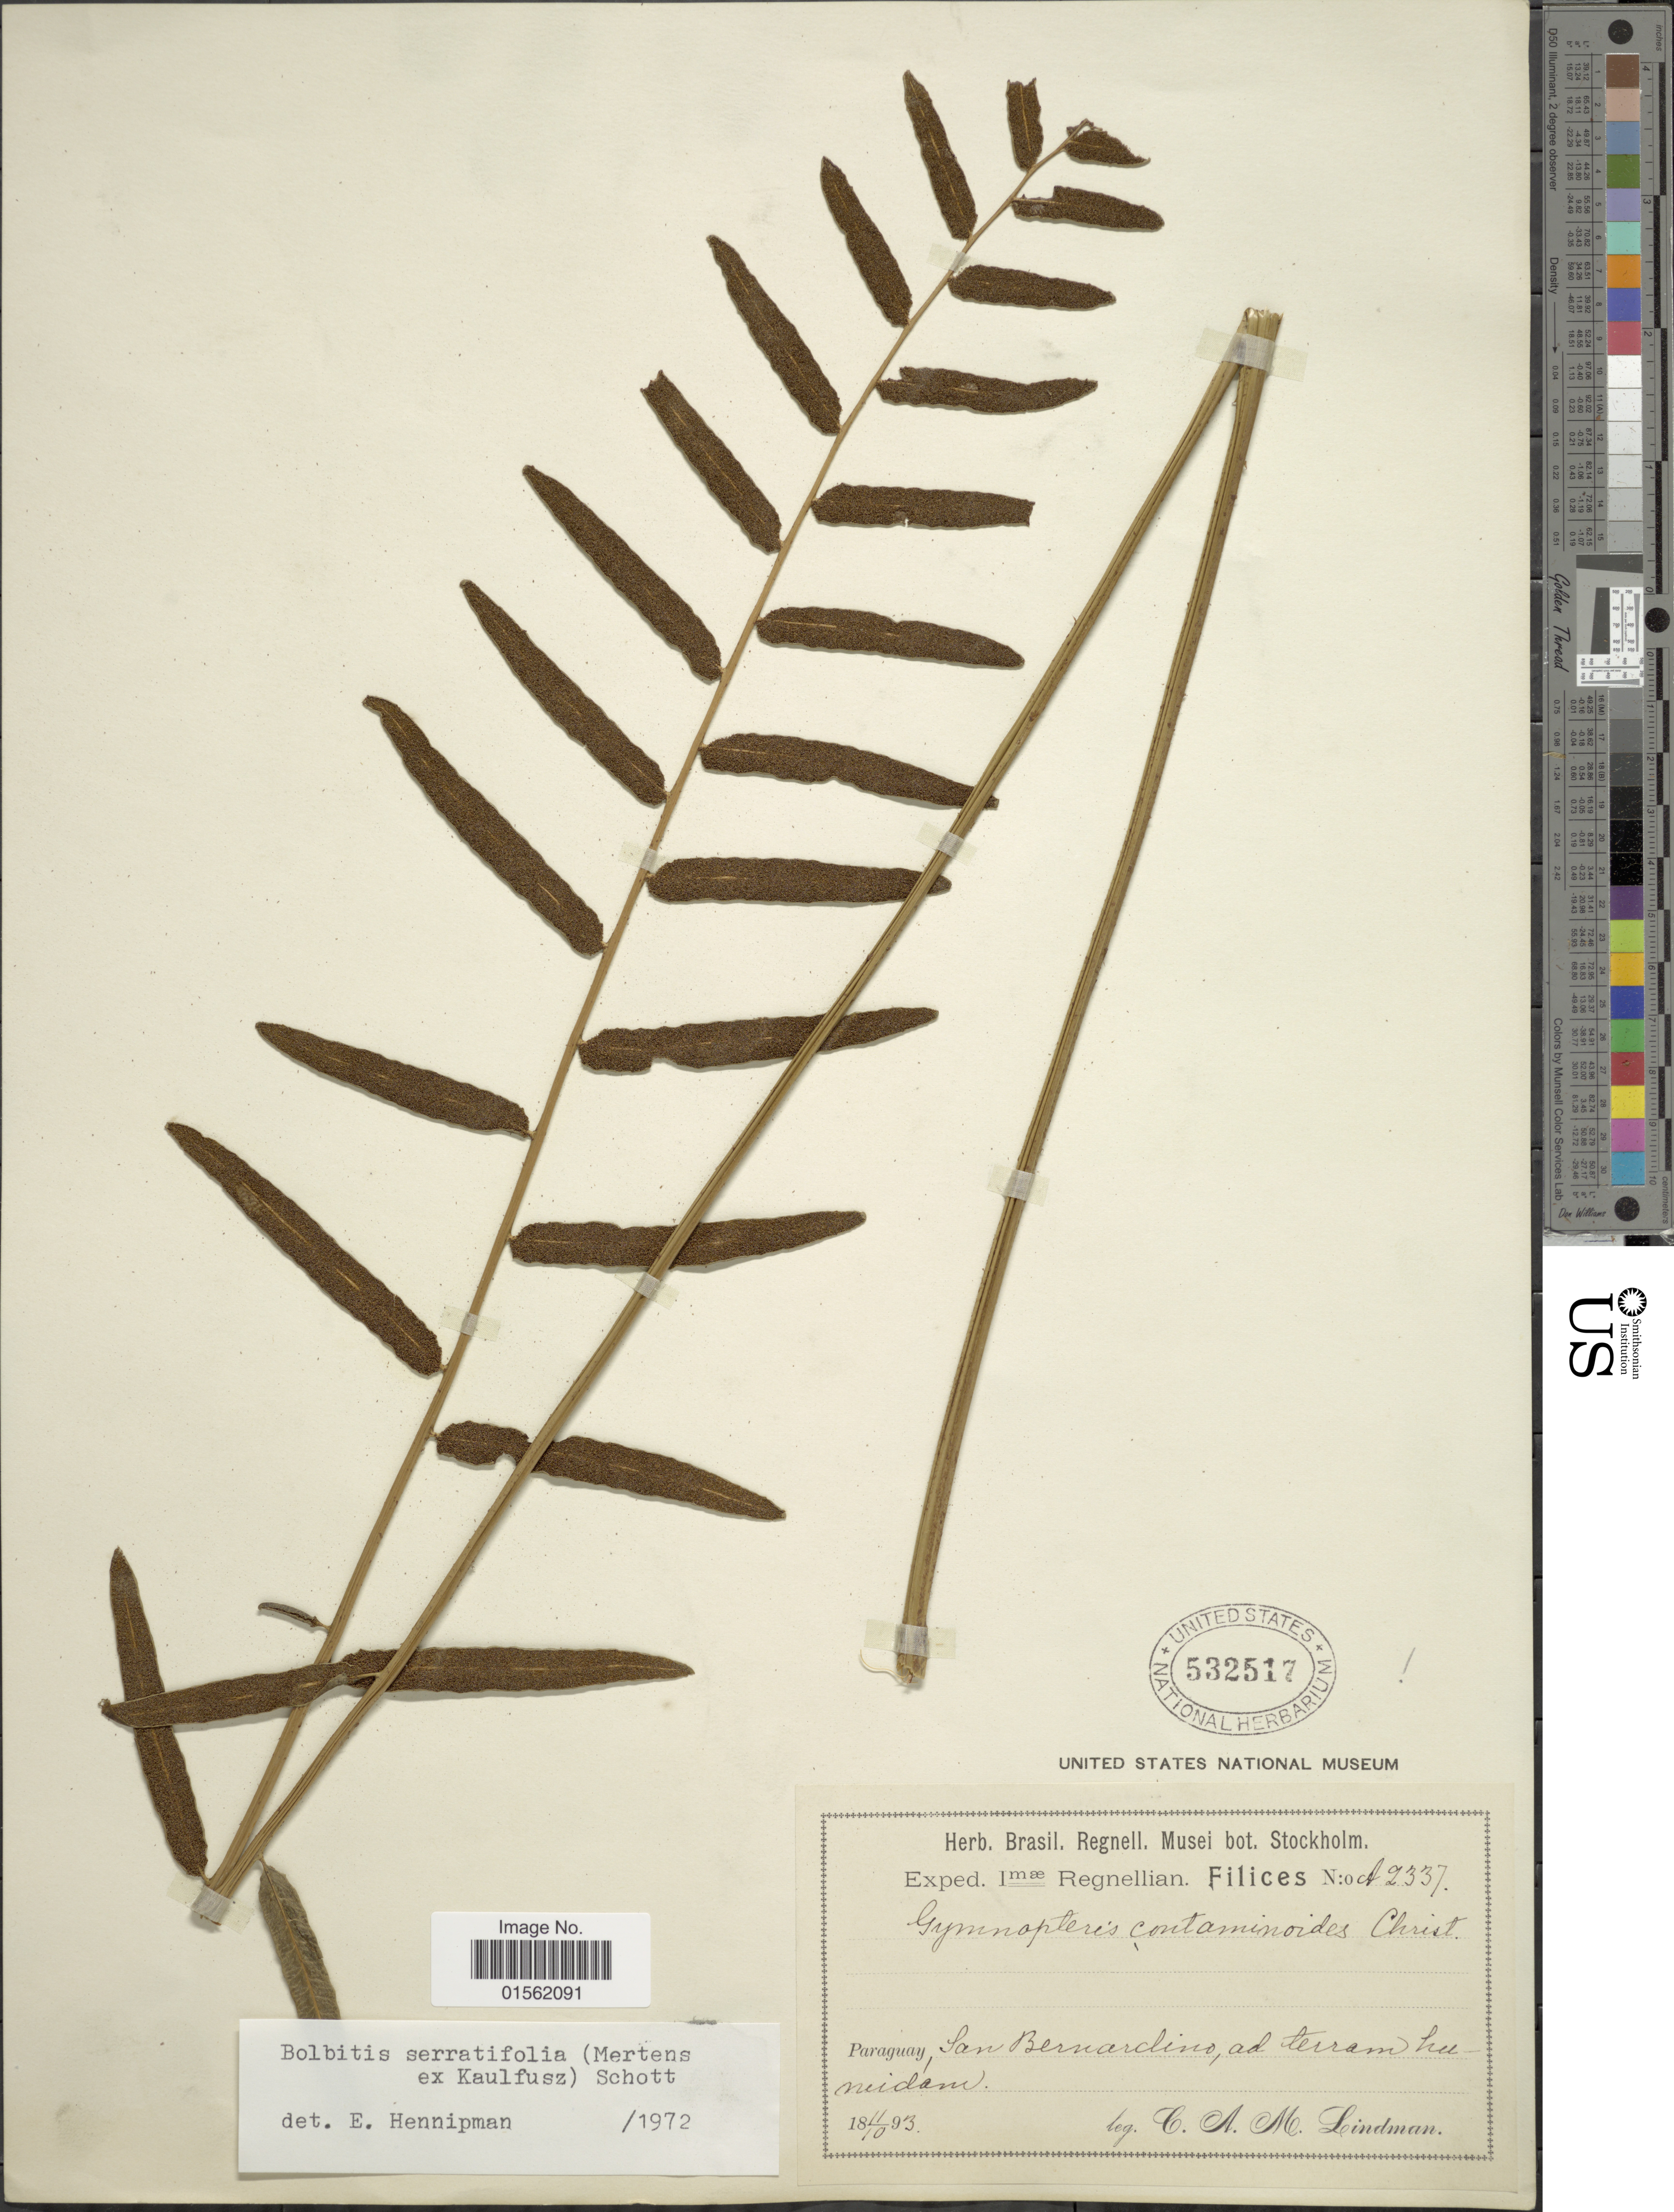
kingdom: Plantae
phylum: Tracheophyta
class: Polypodiopsida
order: Polypodiales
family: Dryopteridaceae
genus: Bolbitis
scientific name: Bolbitis serratifolia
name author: (Mert. ex Kaulf.) Schott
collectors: C. A. M. Lindman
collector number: A2337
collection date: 1893-10-11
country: Paraguay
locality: San Bernardino.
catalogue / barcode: US 532517